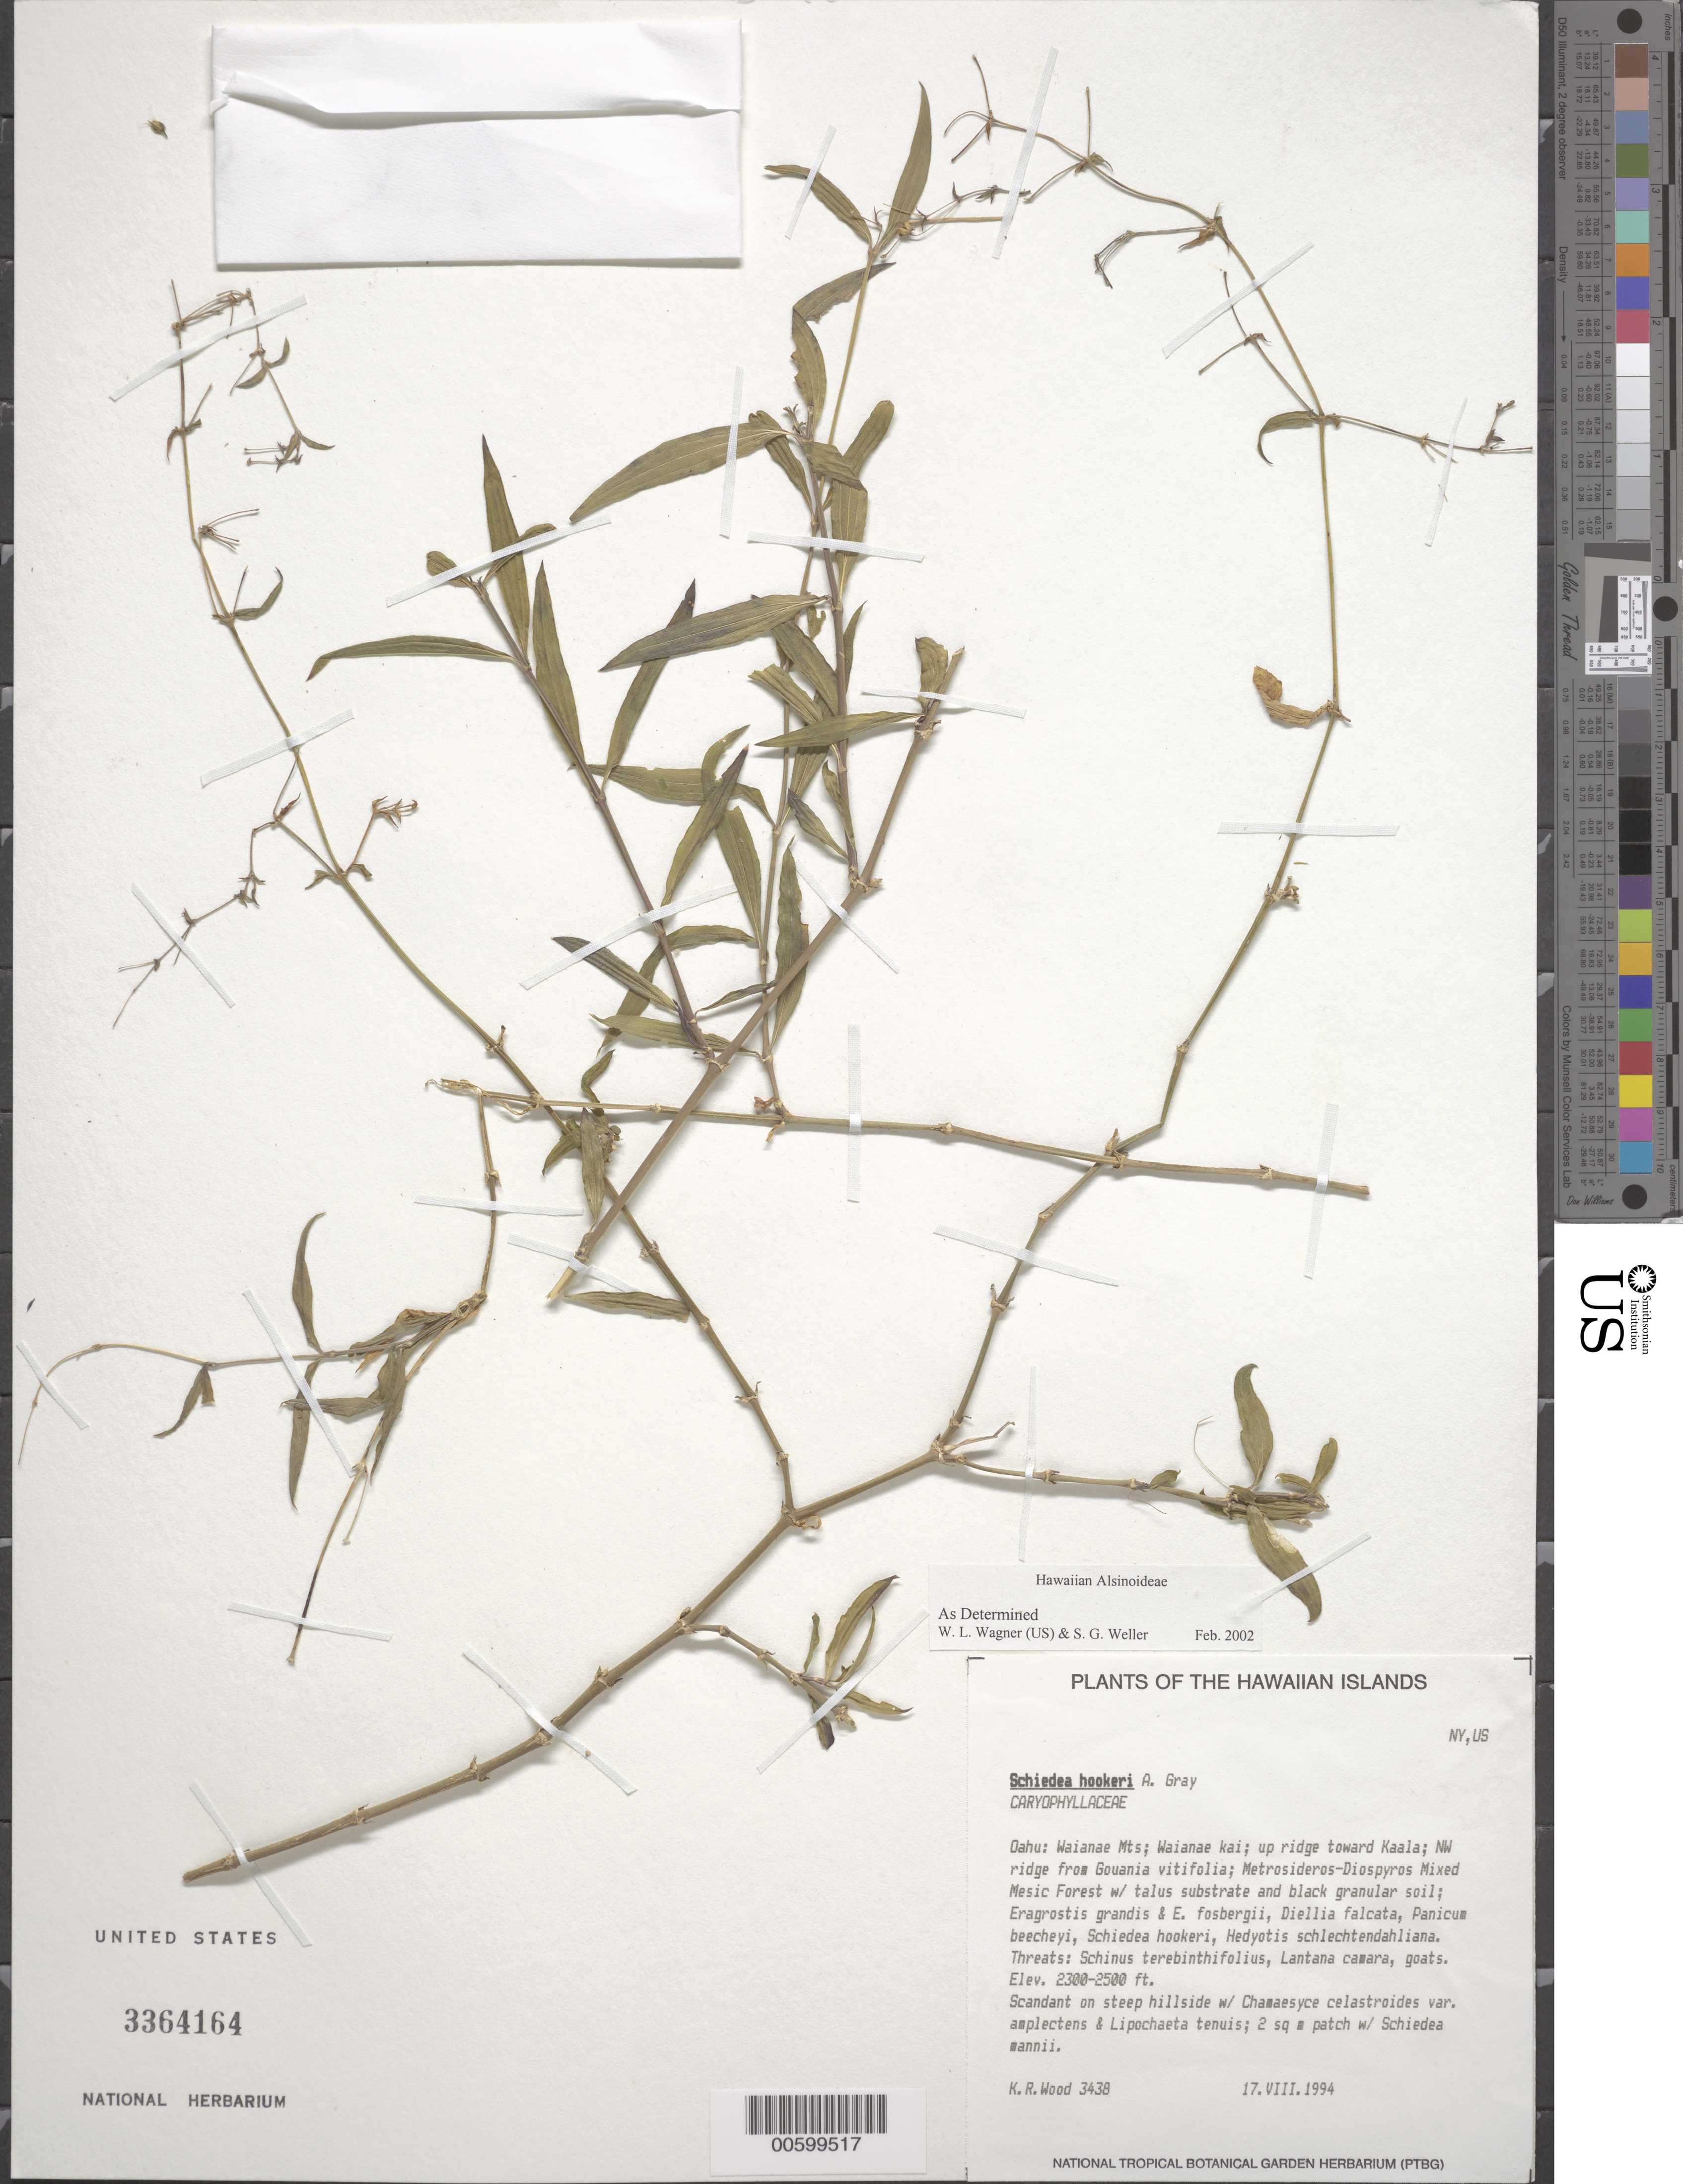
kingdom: Plantae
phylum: Tracheophyta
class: Magnoliopsida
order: Caryophyllales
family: Caryophyllaceae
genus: Schiedea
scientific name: Schiedea hookeri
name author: A. Gray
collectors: K. R. Wood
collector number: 3438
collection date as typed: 17 Aug 1994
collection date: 1994-08-17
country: United States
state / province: Hawaii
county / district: Honolulu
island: Oahu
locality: Waianae Mts; Waianae kai; up ridge toward Kaala; NW ridge.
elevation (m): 701.04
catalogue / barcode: US 3364164